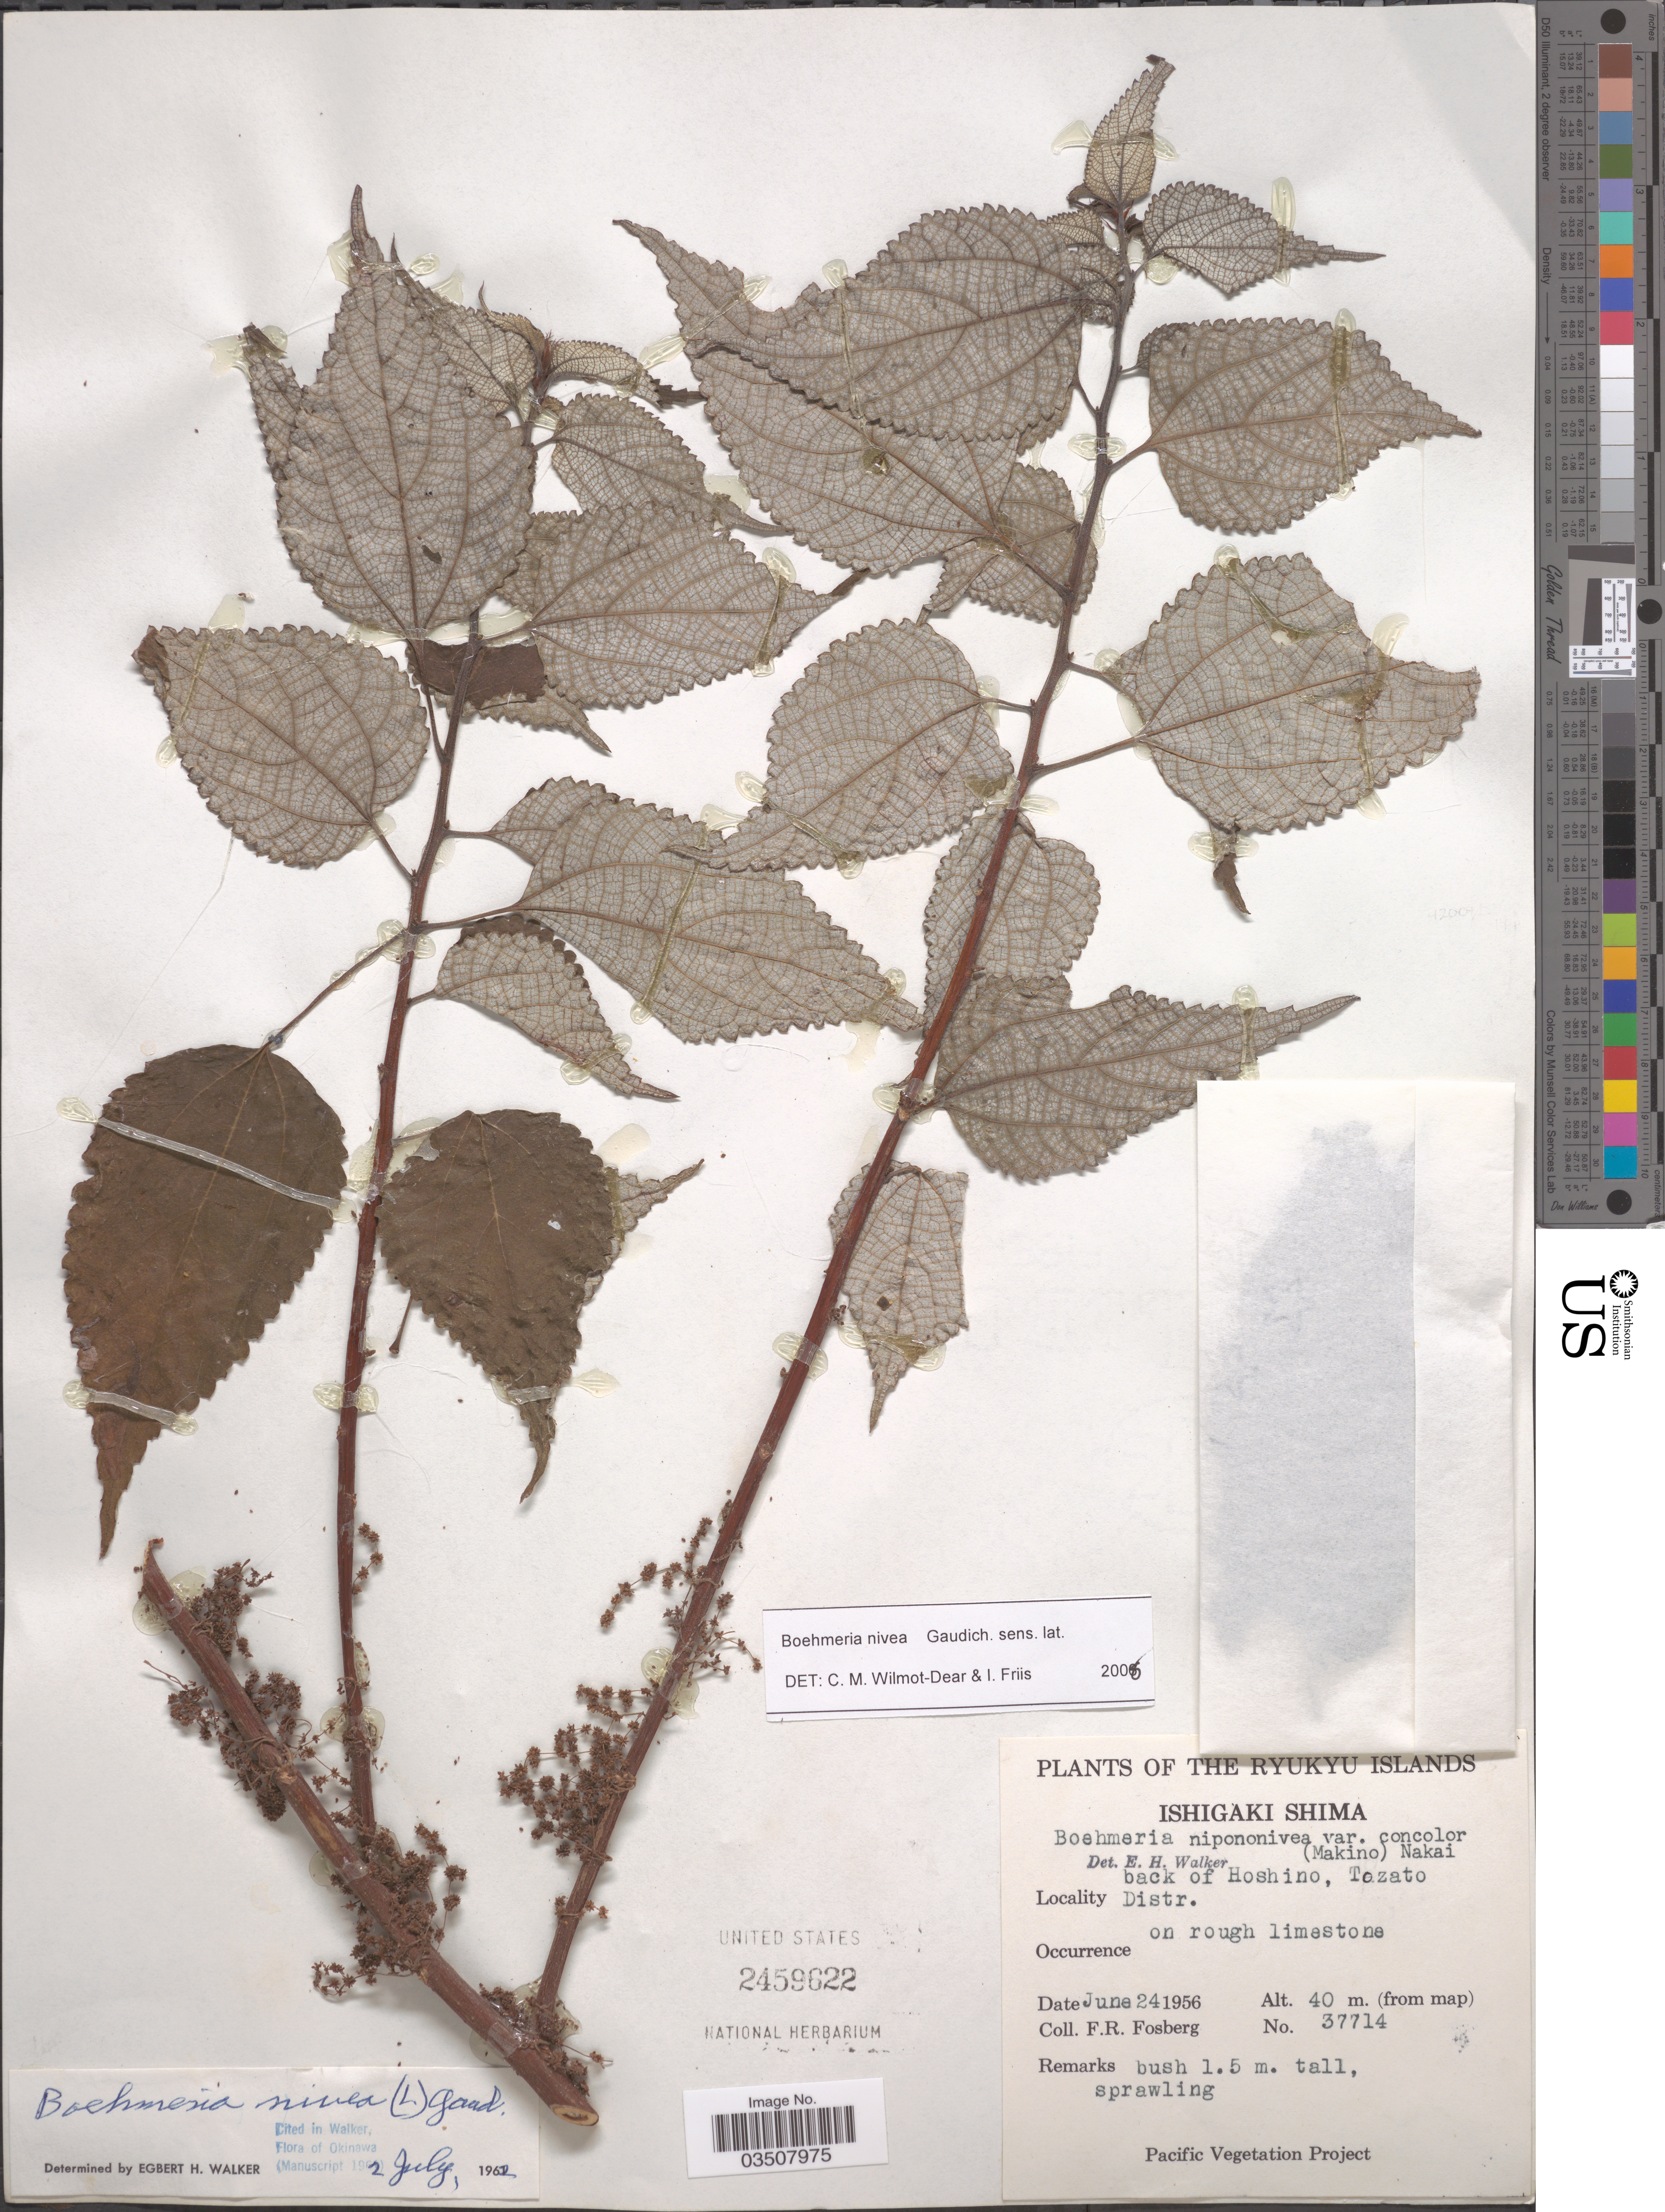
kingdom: Plantae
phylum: Tracheophyta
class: Magnoliopsida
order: Rosales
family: Urticaceae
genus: Boehmeria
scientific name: Boehmeria nivea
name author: (L.) Gaudich.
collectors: F. R. Fosberg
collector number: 37714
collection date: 1956-06-24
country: Japan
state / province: Okinawa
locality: The Ryukyu Islands. Ishigaki Shima. Back of Hoshino, Tozato Distr.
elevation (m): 40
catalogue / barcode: US 2459622